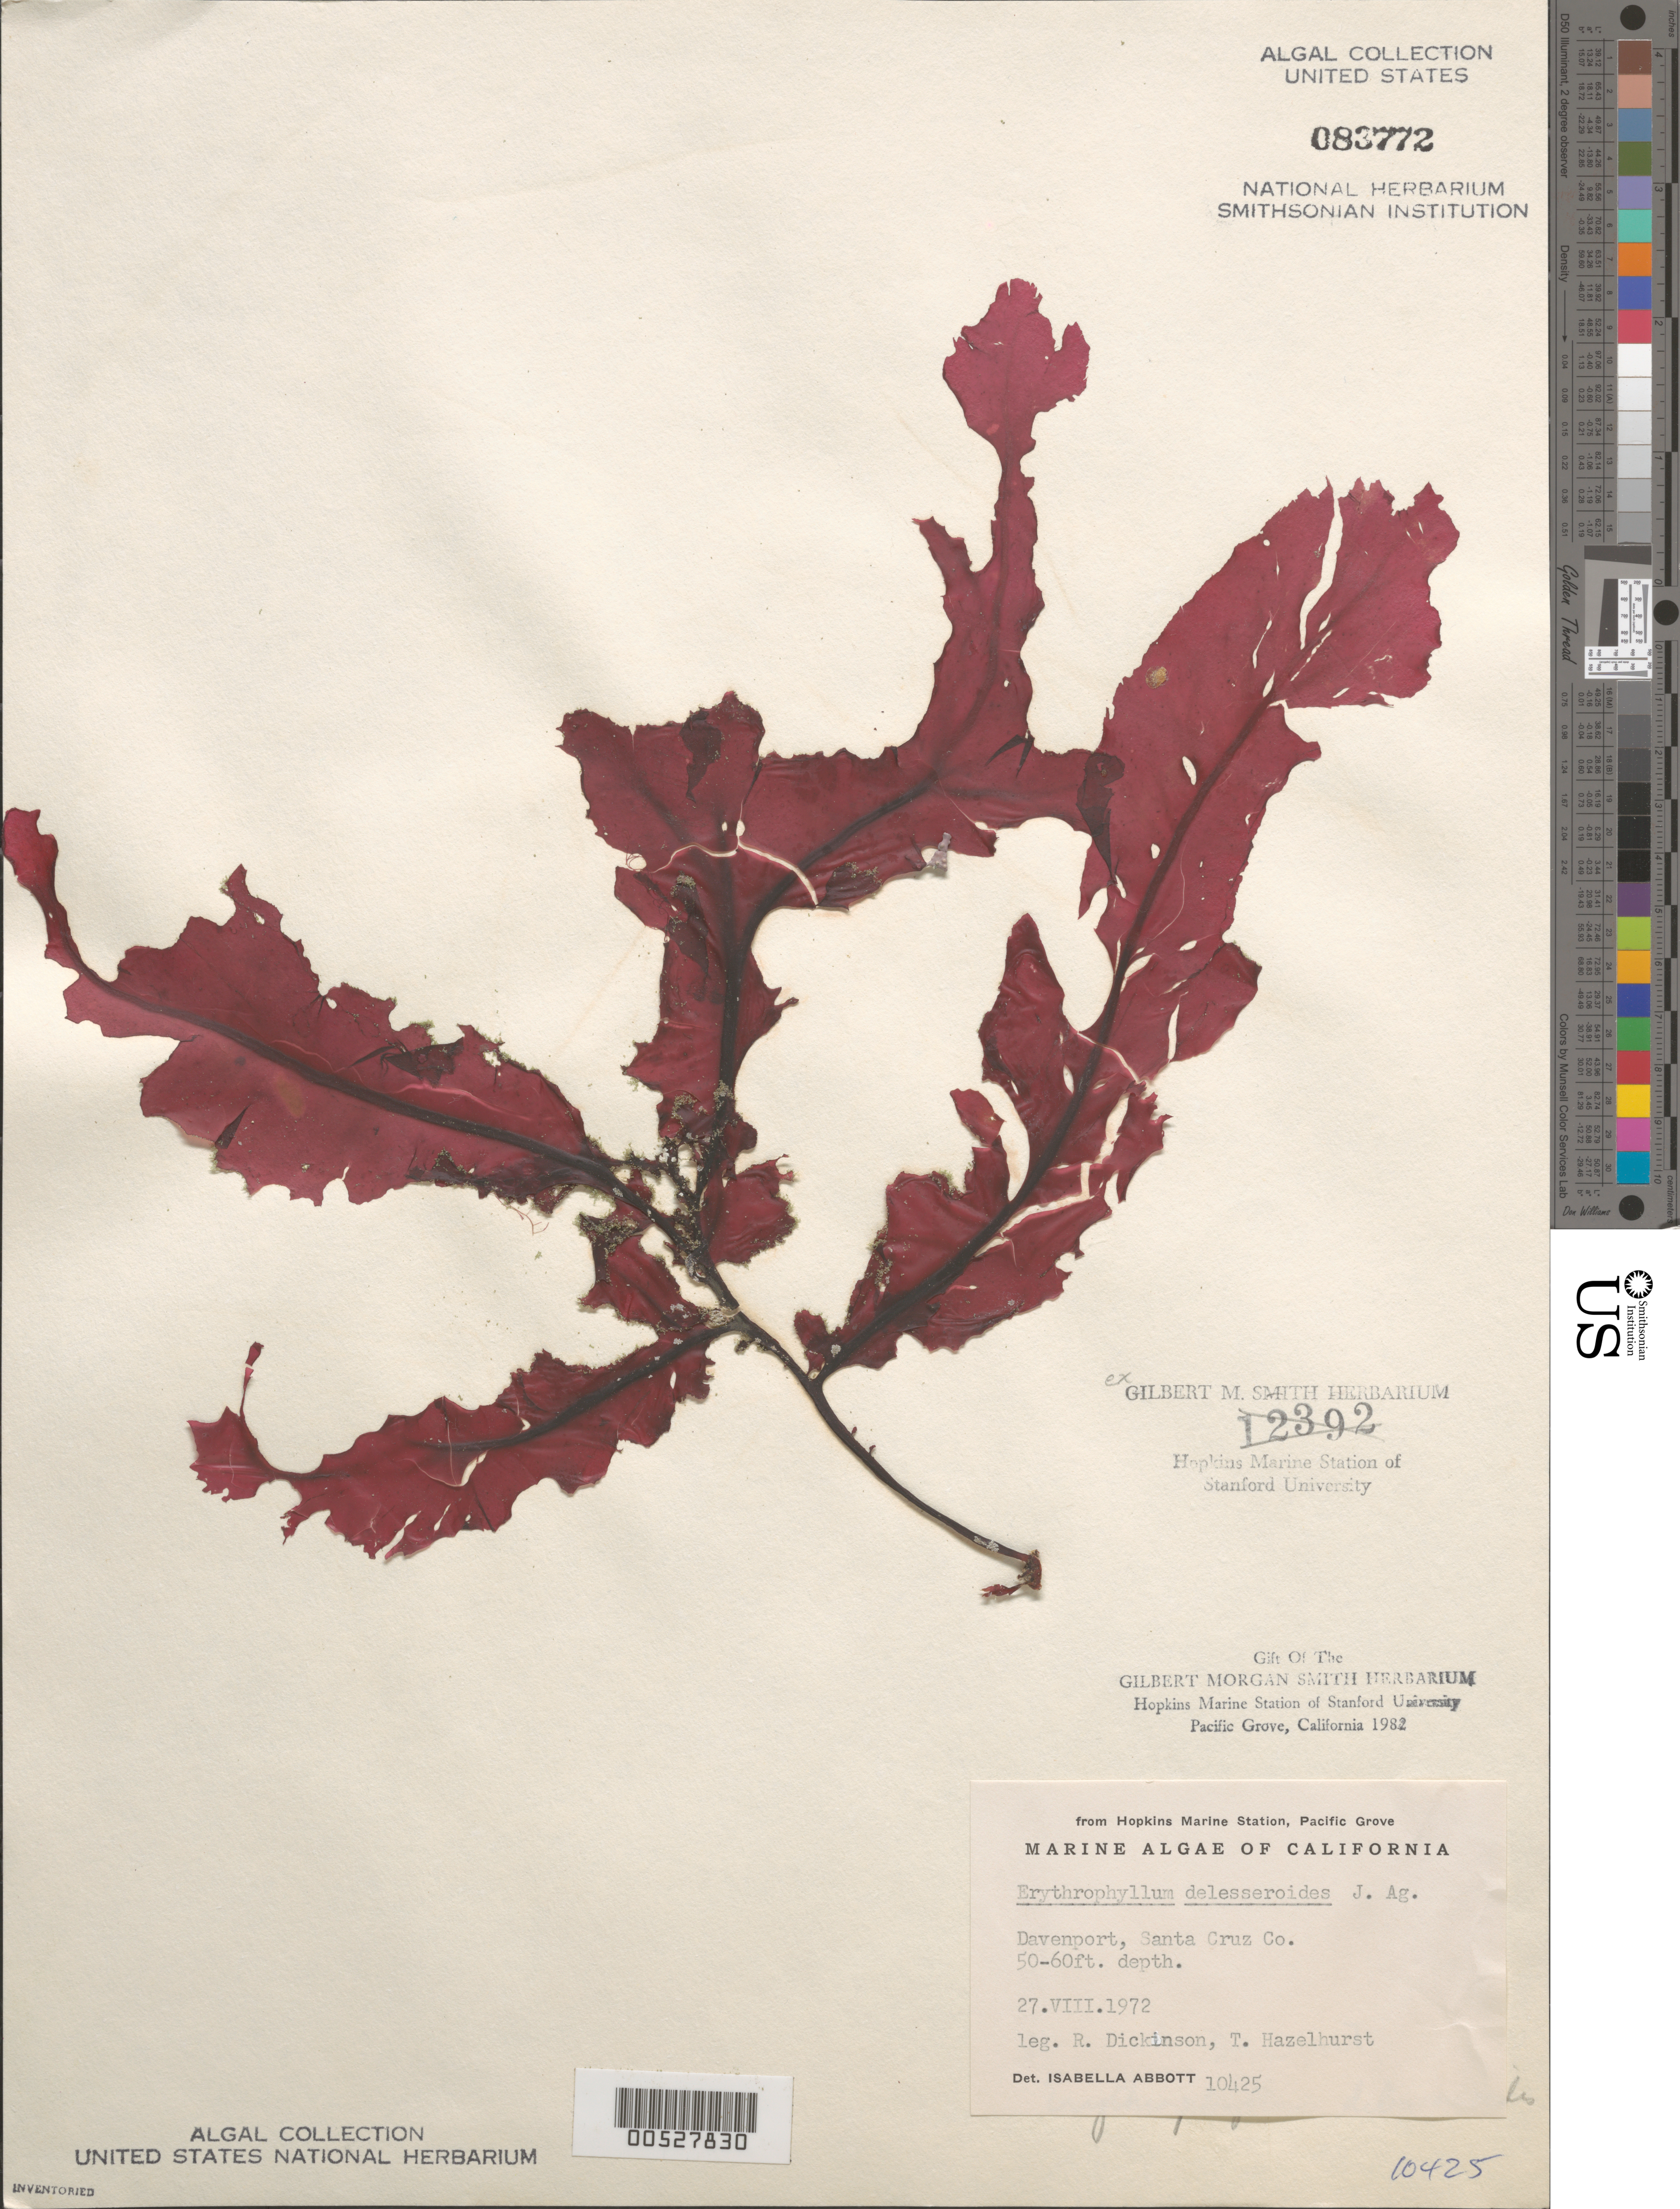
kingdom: Plantae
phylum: Rhodophyta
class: Florideophyceae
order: Gigartinales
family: Kallymeniaceae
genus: Erythrophyllum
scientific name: Erythrophyllum delesserioides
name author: J. Agardh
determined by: Abbott, Isabella A.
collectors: R. Dickinson & T. Hazelhurst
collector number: IAA 10425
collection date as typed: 27 Aug 1972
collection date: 1972-08-27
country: United States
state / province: California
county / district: Santa Cruz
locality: Davenport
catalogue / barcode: US 83772